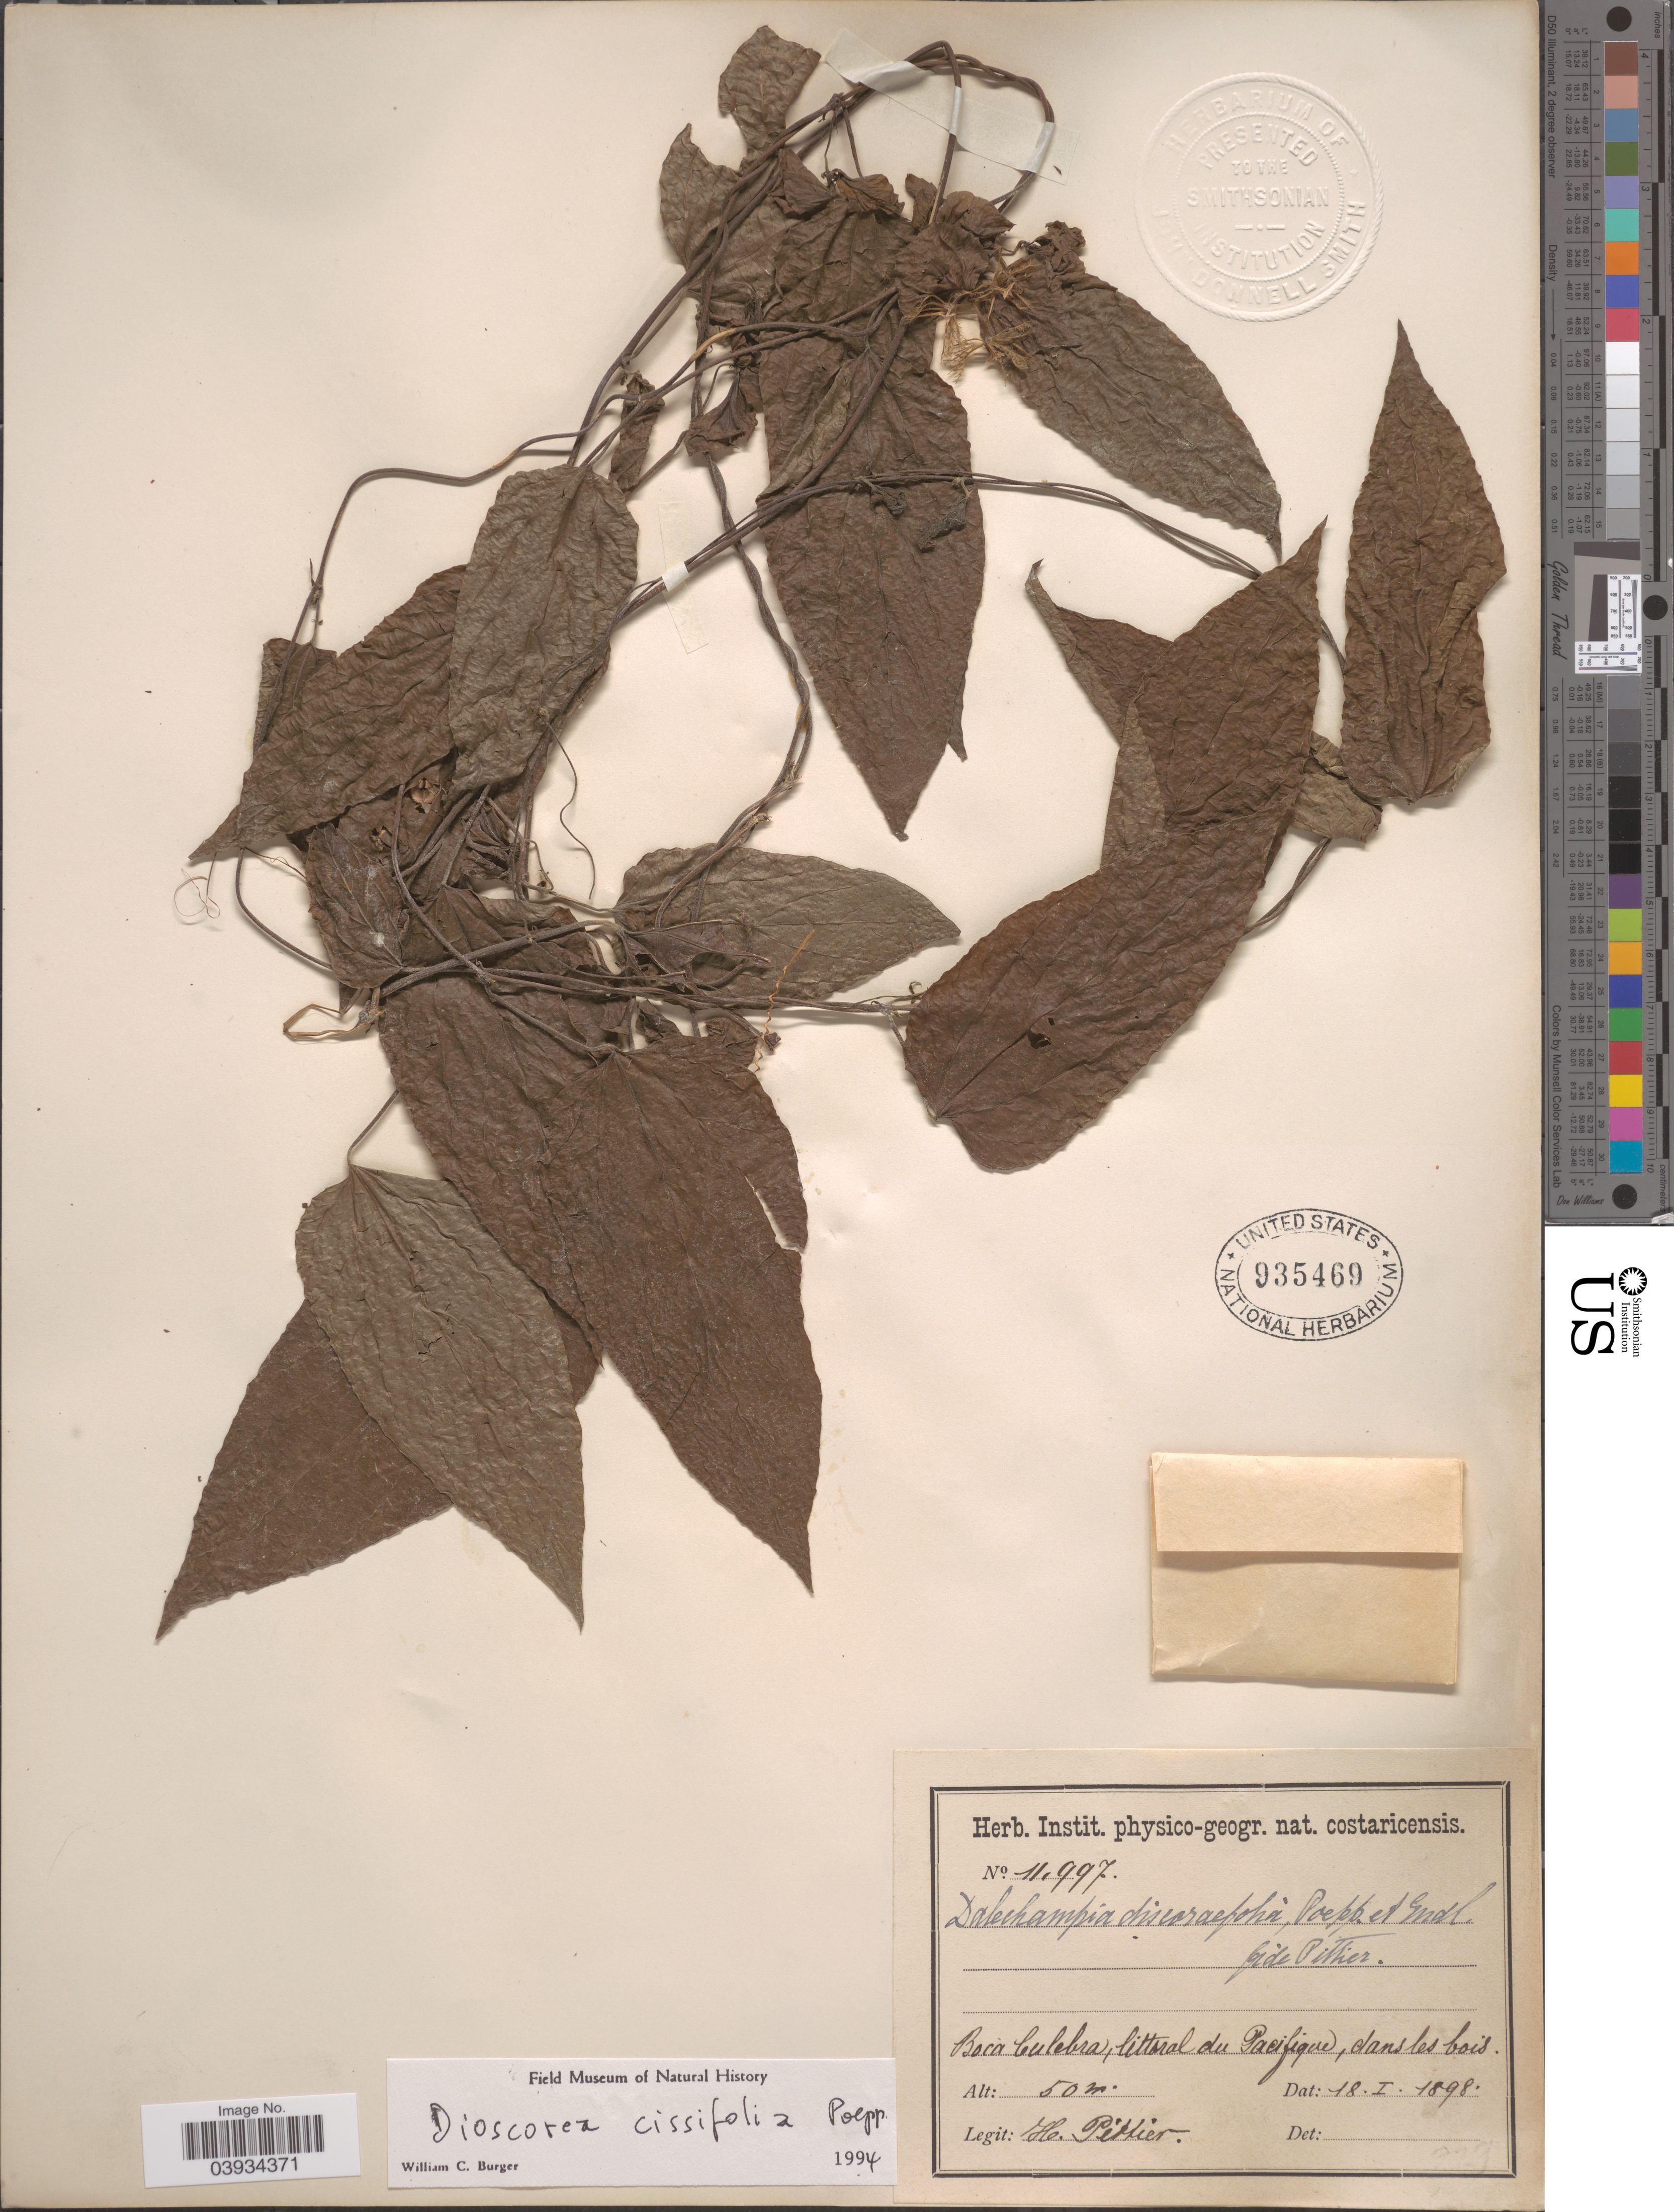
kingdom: Plantae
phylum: Tracheophyta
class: Liliopsida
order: Dioscoreales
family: Dioscoreaceae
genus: Dioscorea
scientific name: Dioscorea cissifolia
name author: Lour.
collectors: H. F. Pittier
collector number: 11997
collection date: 1898-01-18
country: Costa Rica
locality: Boca Culebra, littoral du Pacifique, dans les bois.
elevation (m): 50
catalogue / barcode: US 935469